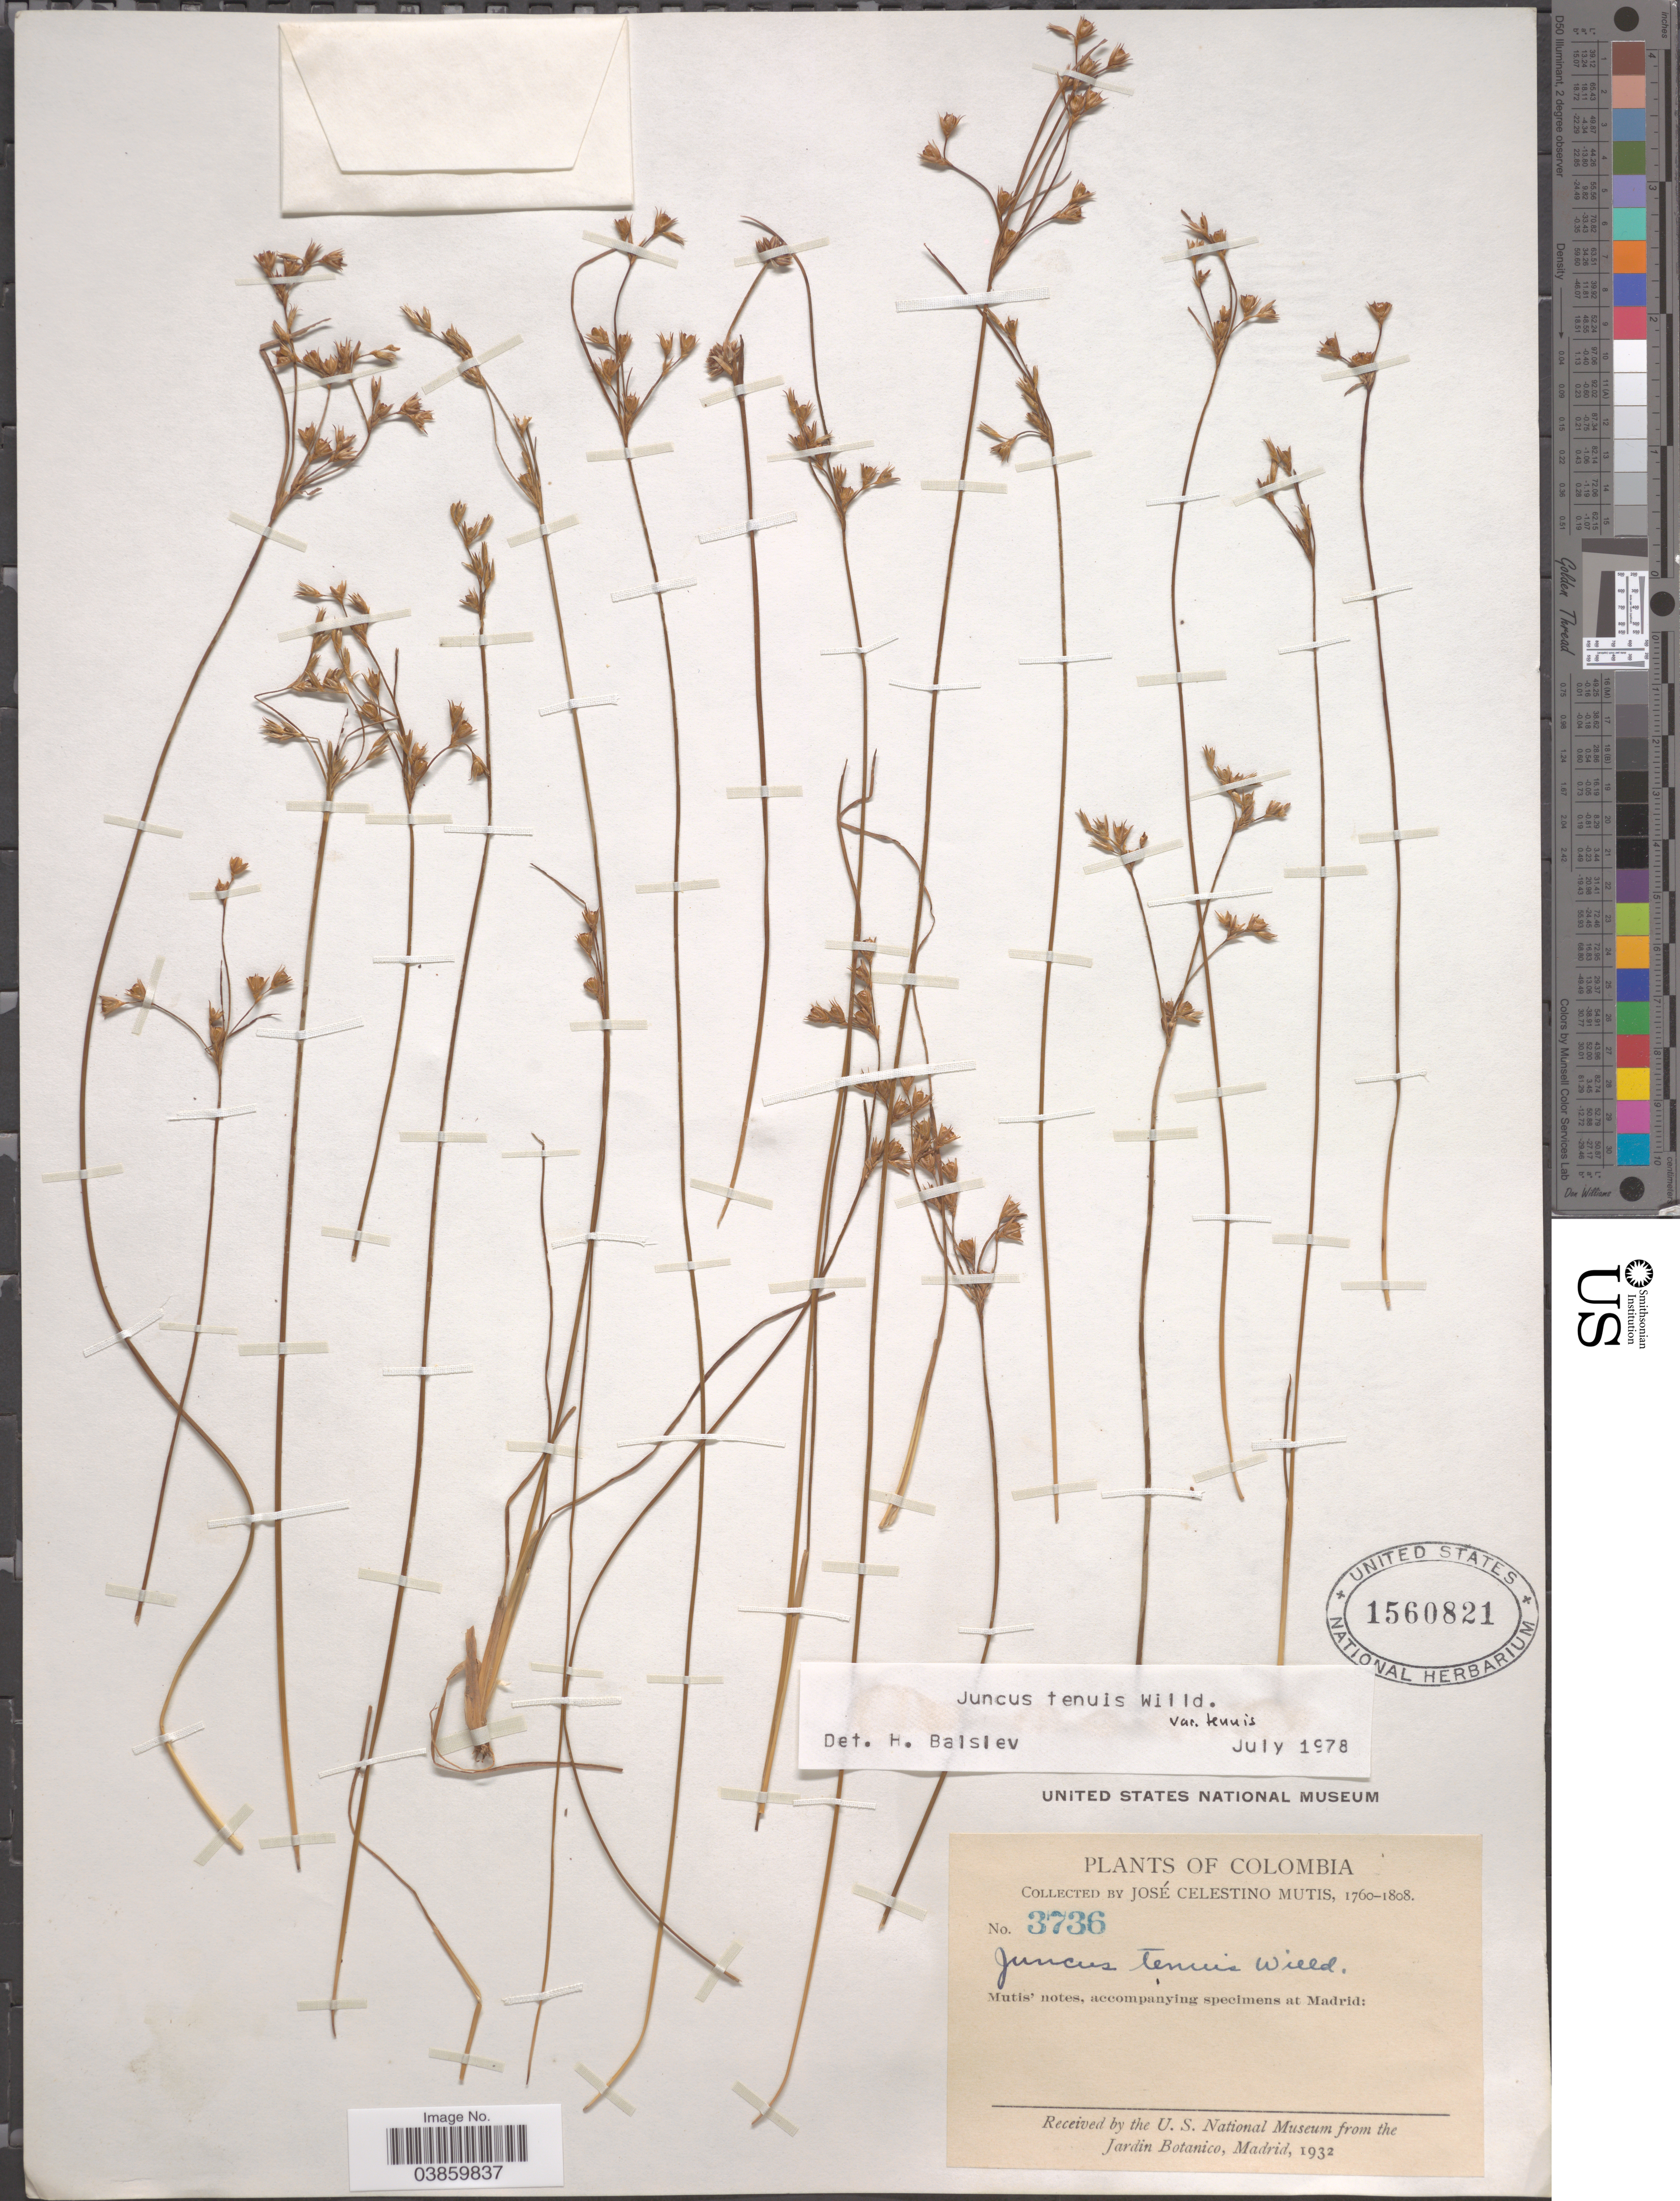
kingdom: Plantae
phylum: Tracheophyta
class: Liliopsida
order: Poales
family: Juncaceae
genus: Juncus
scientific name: Juncus tenuis var. tenuis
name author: Willd.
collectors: J. C. B. Mutis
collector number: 3736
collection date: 1760/1808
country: Colombia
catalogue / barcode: US 1560821